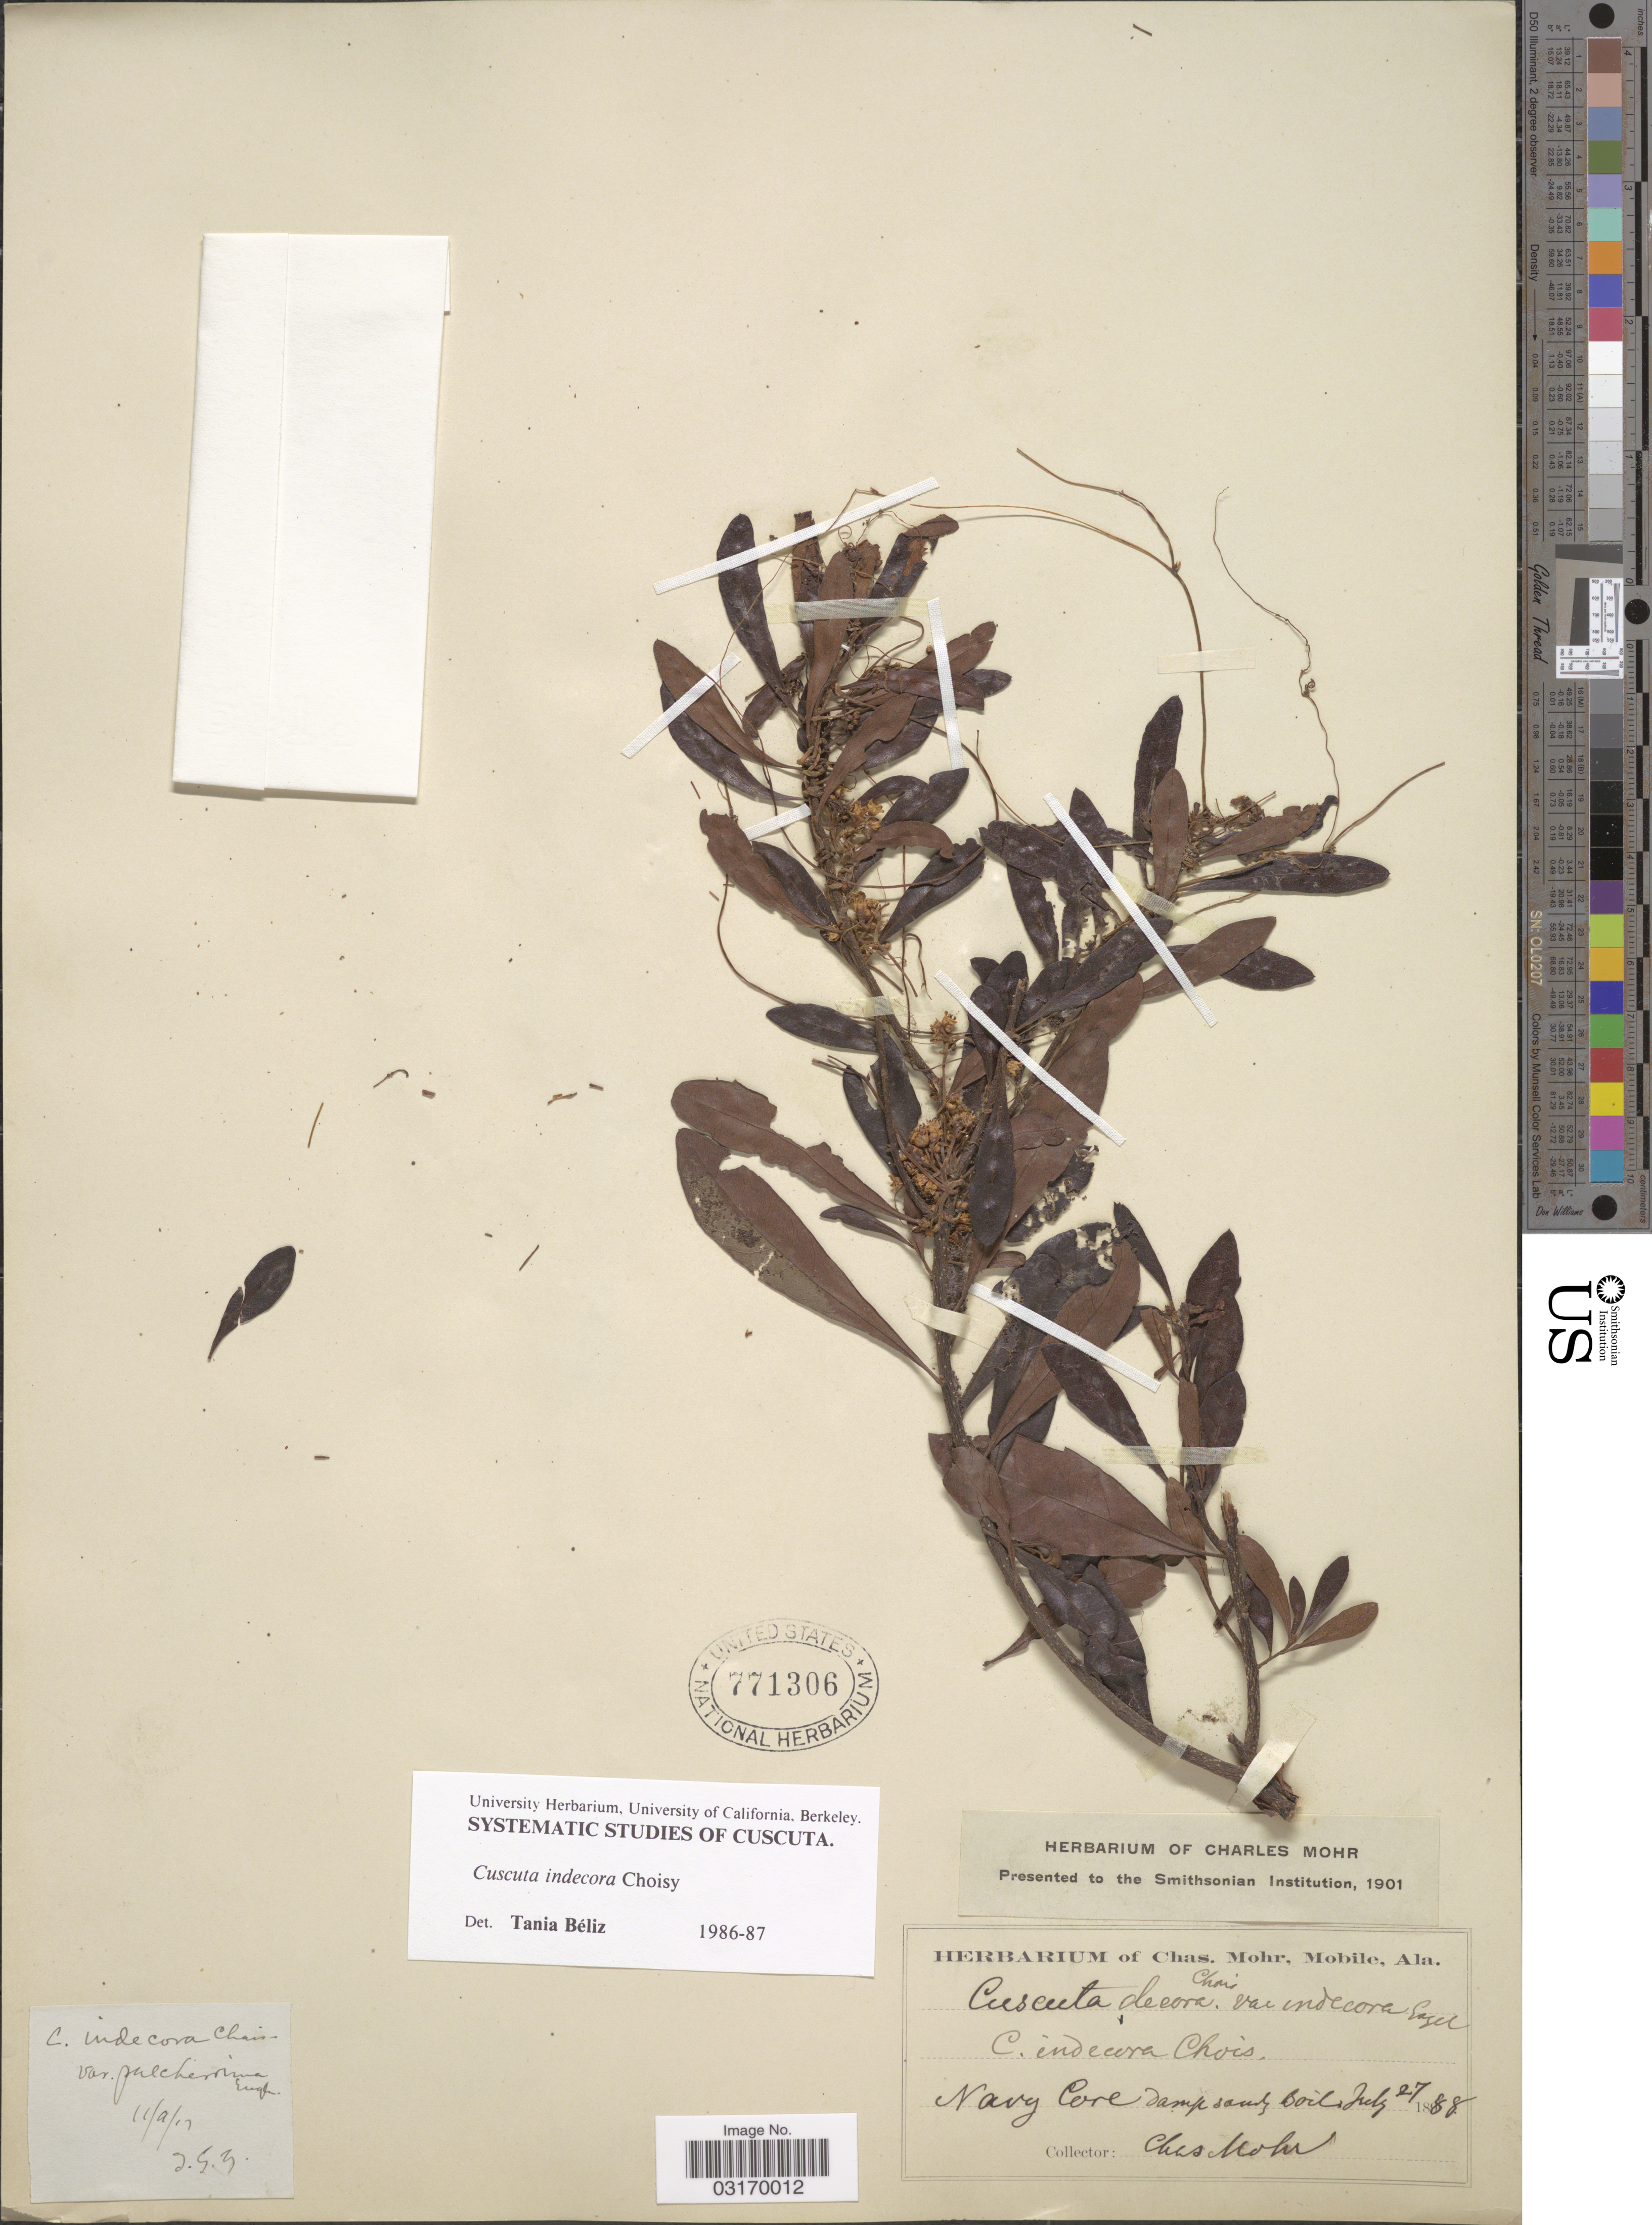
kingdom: Plantae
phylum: Tracheophyta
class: Magnoliopsida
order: Solanales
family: Convolvulaceae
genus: Cuscuta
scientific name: Cuscuta indecora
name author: Choisy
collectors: Mohr, C. T. (herbarium)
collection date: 1888-07-27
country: United States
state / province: Alabama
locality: Navy Core.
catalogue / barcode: US 771306